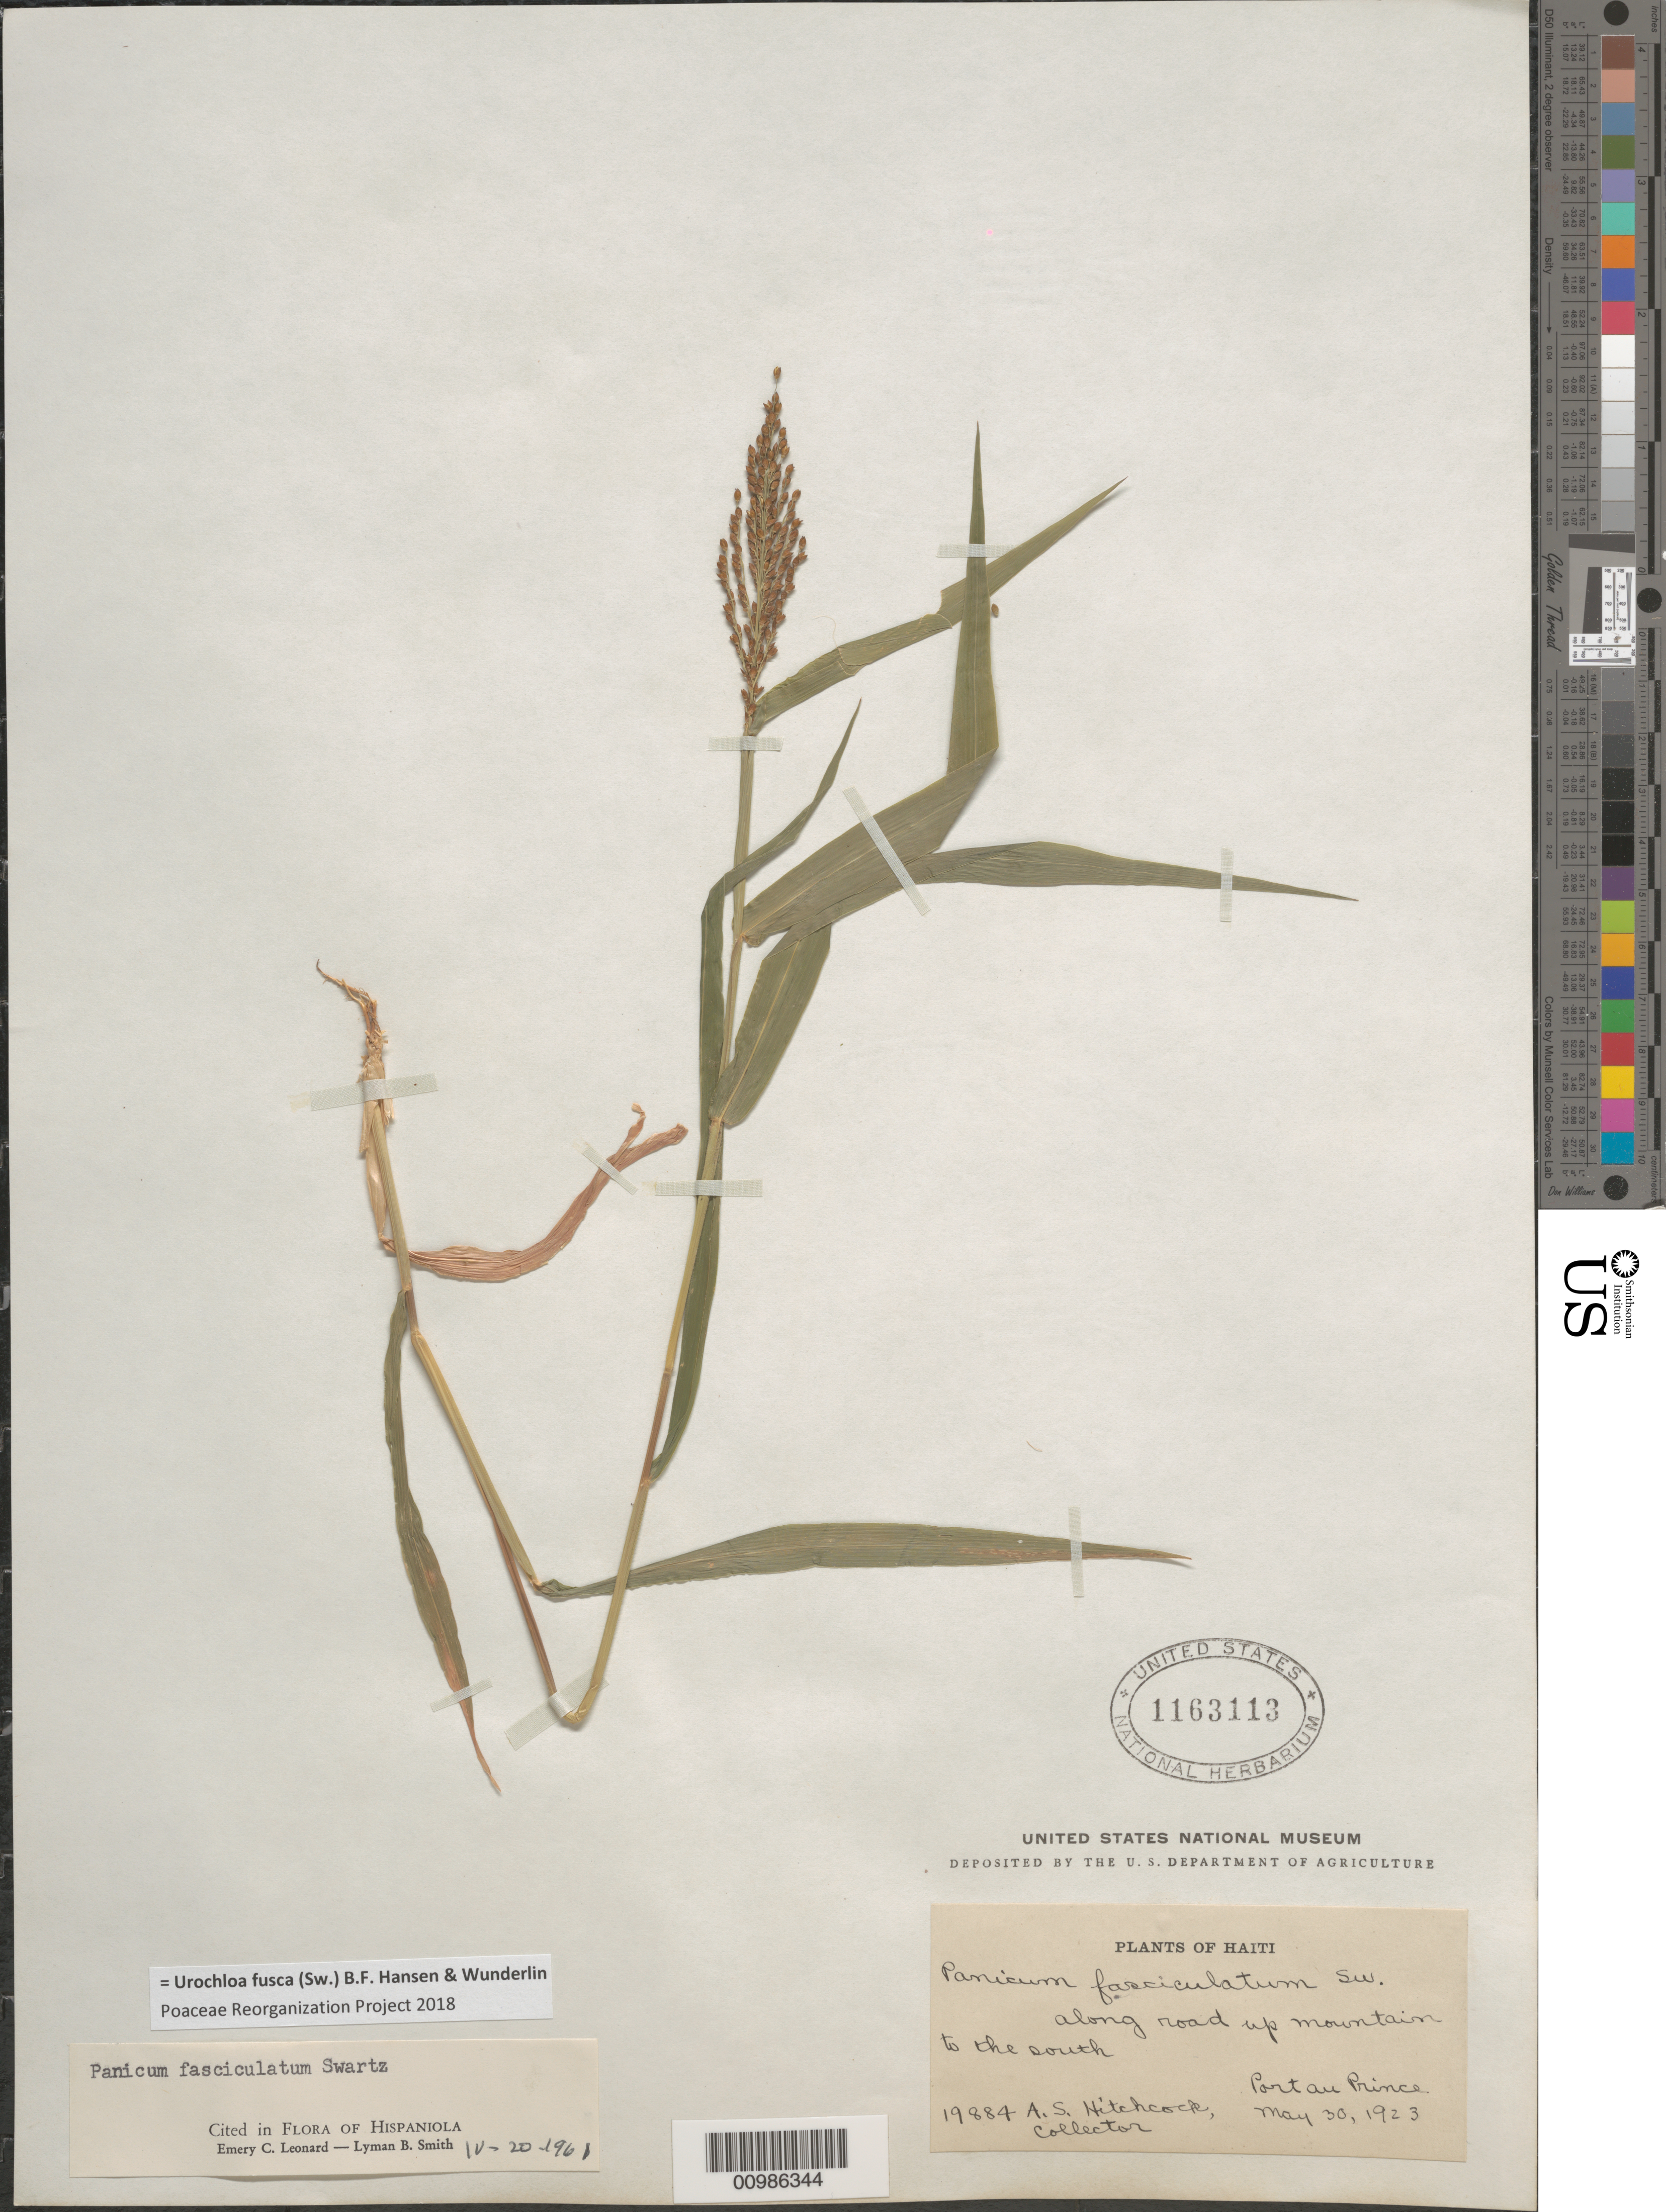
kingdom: Plantae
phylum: Tracheophyta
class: Liliopsida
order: Poales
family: Poaceae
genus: Brachiaria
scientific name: Brachiaria fasciculata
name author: (Sw.) Parodi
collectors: A. S. Hitchcock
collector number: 19884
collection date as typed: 30 May 1923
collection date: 1923-05-30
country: Haiti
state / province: Óuest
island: Hispaniola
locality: Port-au-Prince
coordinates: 0 N, 0 E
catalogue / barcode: US 1163113